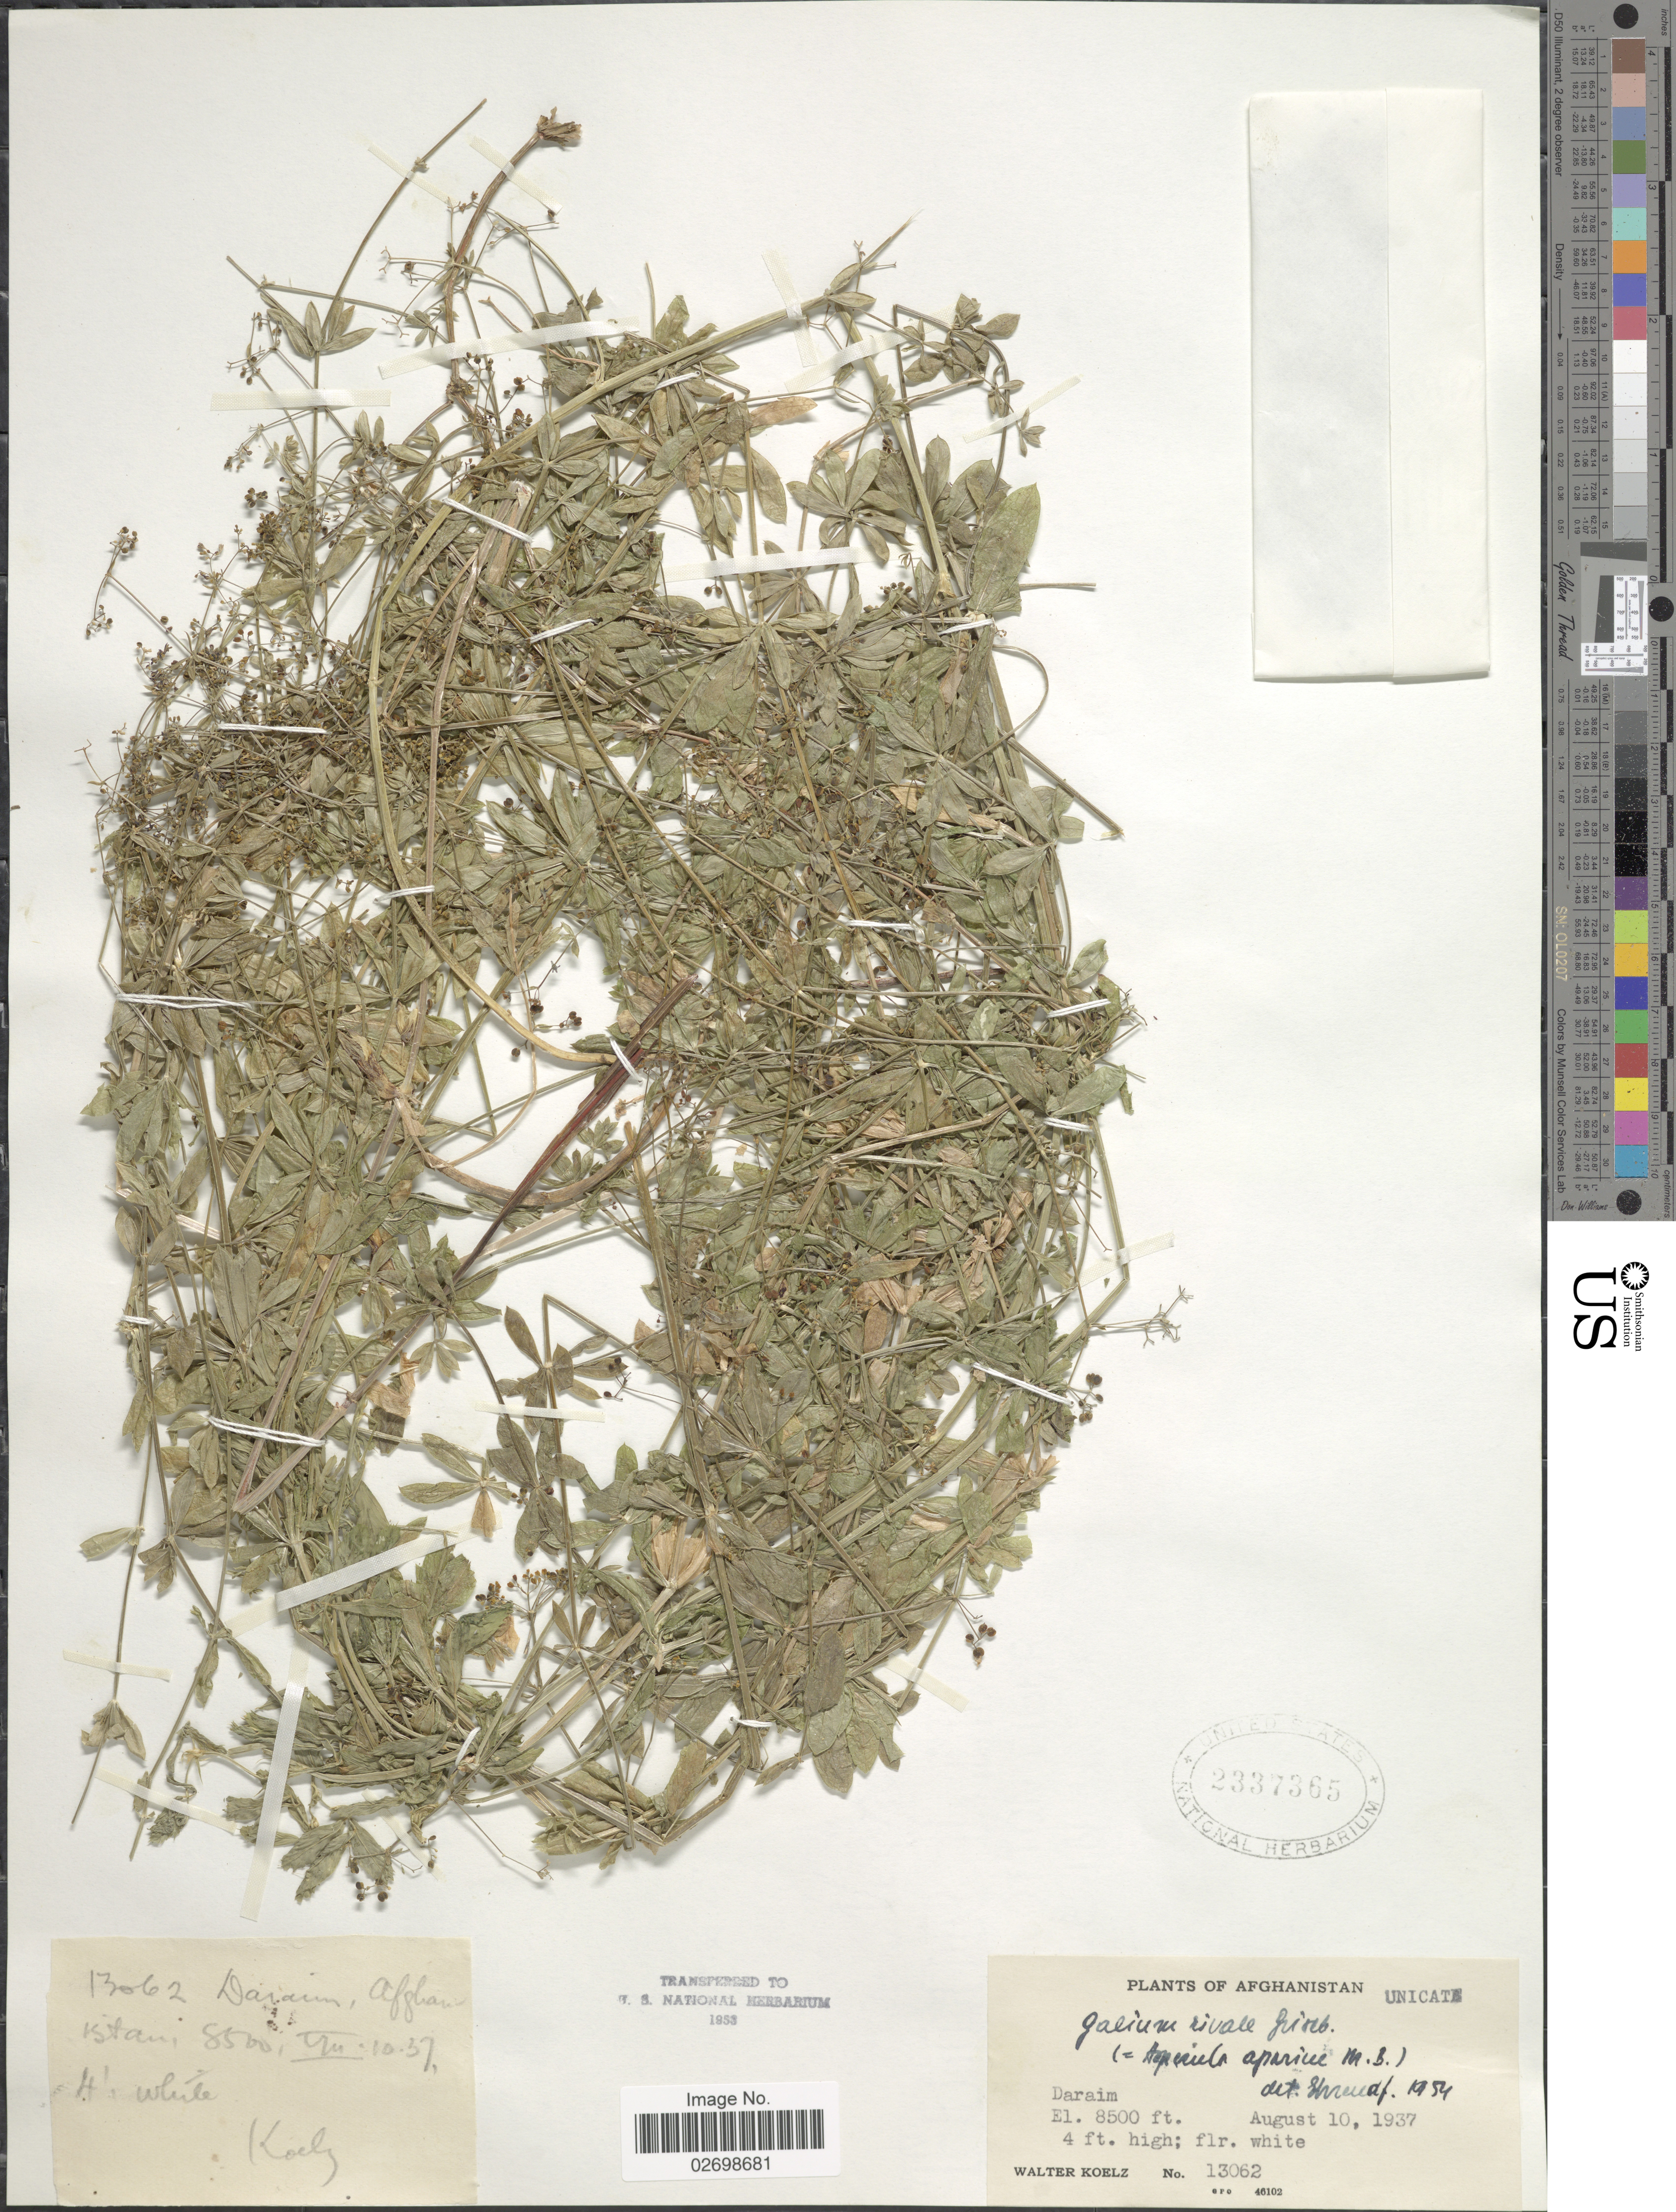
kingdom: Plantae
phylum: Tracheophyta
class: Magnoliopsida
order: Gentianales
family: Rubiaceae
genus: Galium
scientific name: Galium rivale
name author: (Sibth. & Sm.) Griseb.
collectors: W. N. Koelz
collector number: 13062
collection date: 1937-08-10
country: Afghanistan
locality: Daraim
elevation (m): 2591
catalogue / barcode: US 2337365